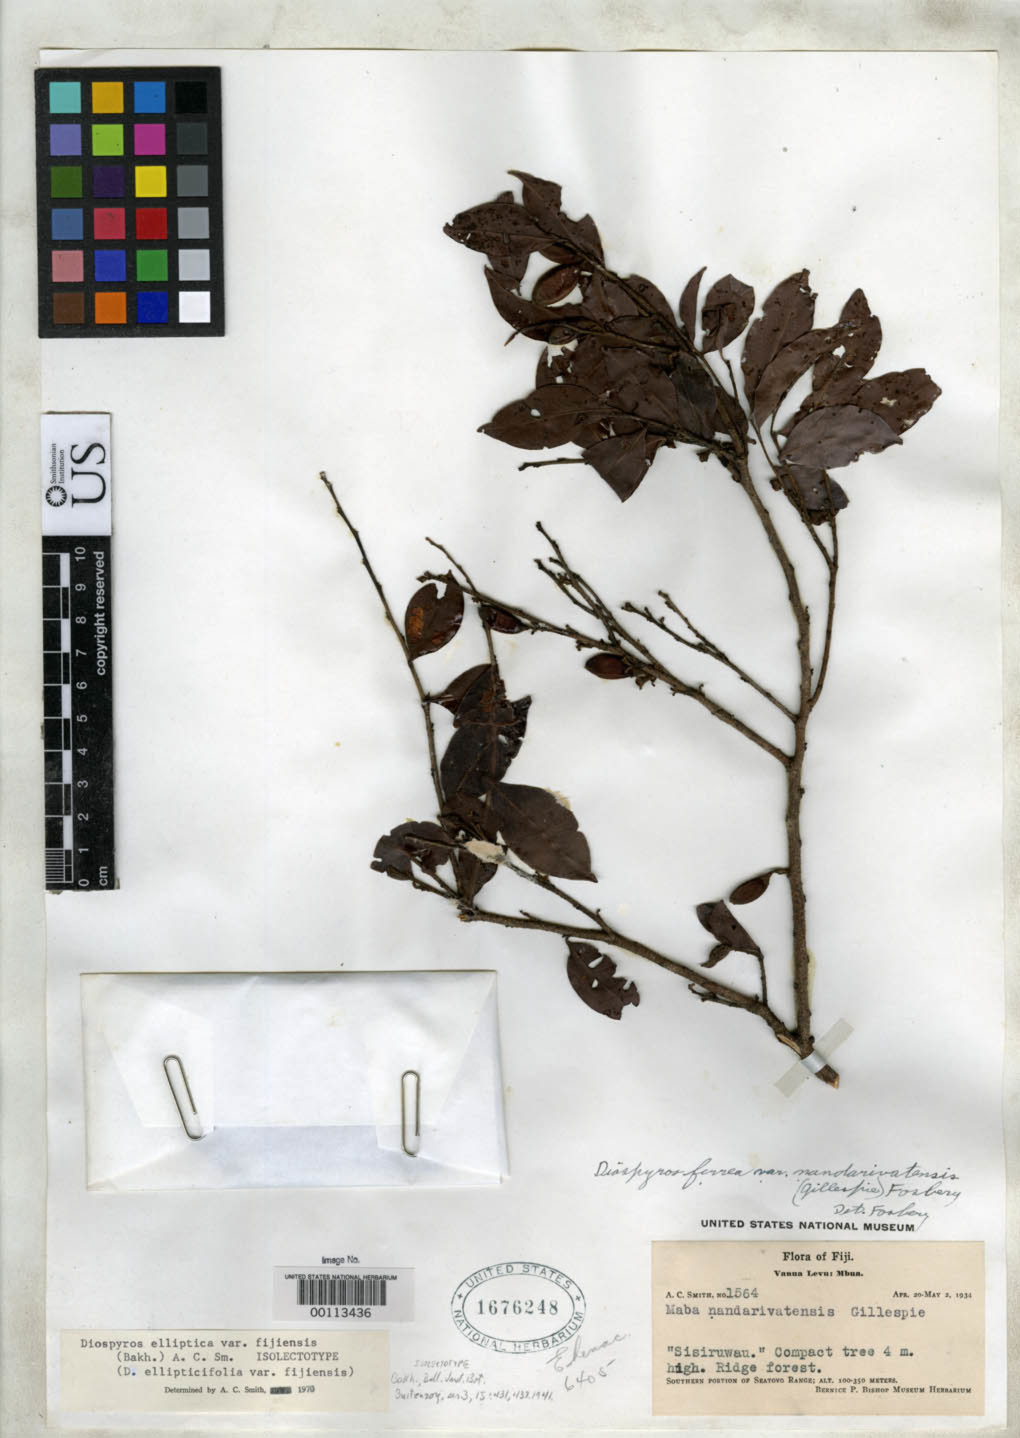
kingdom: Plantae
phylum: Tracheophyta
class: Magnoliopsida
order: Ericales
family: Ebenaceae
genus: Diospyros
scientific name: Diospyros ellipticifolia var. fijiensis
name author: Bakh.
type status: Isolectotype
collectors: A. C. Smith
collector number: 1564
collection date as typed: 20 Apr 1934 to 02 May 1934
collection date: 1934-04-20/1934-05-02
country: Fiji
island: Vanua Levu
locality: Mbua, southern Seatovo Range. [Vanua Levu Group]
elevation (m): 100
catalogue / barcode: US 1676248